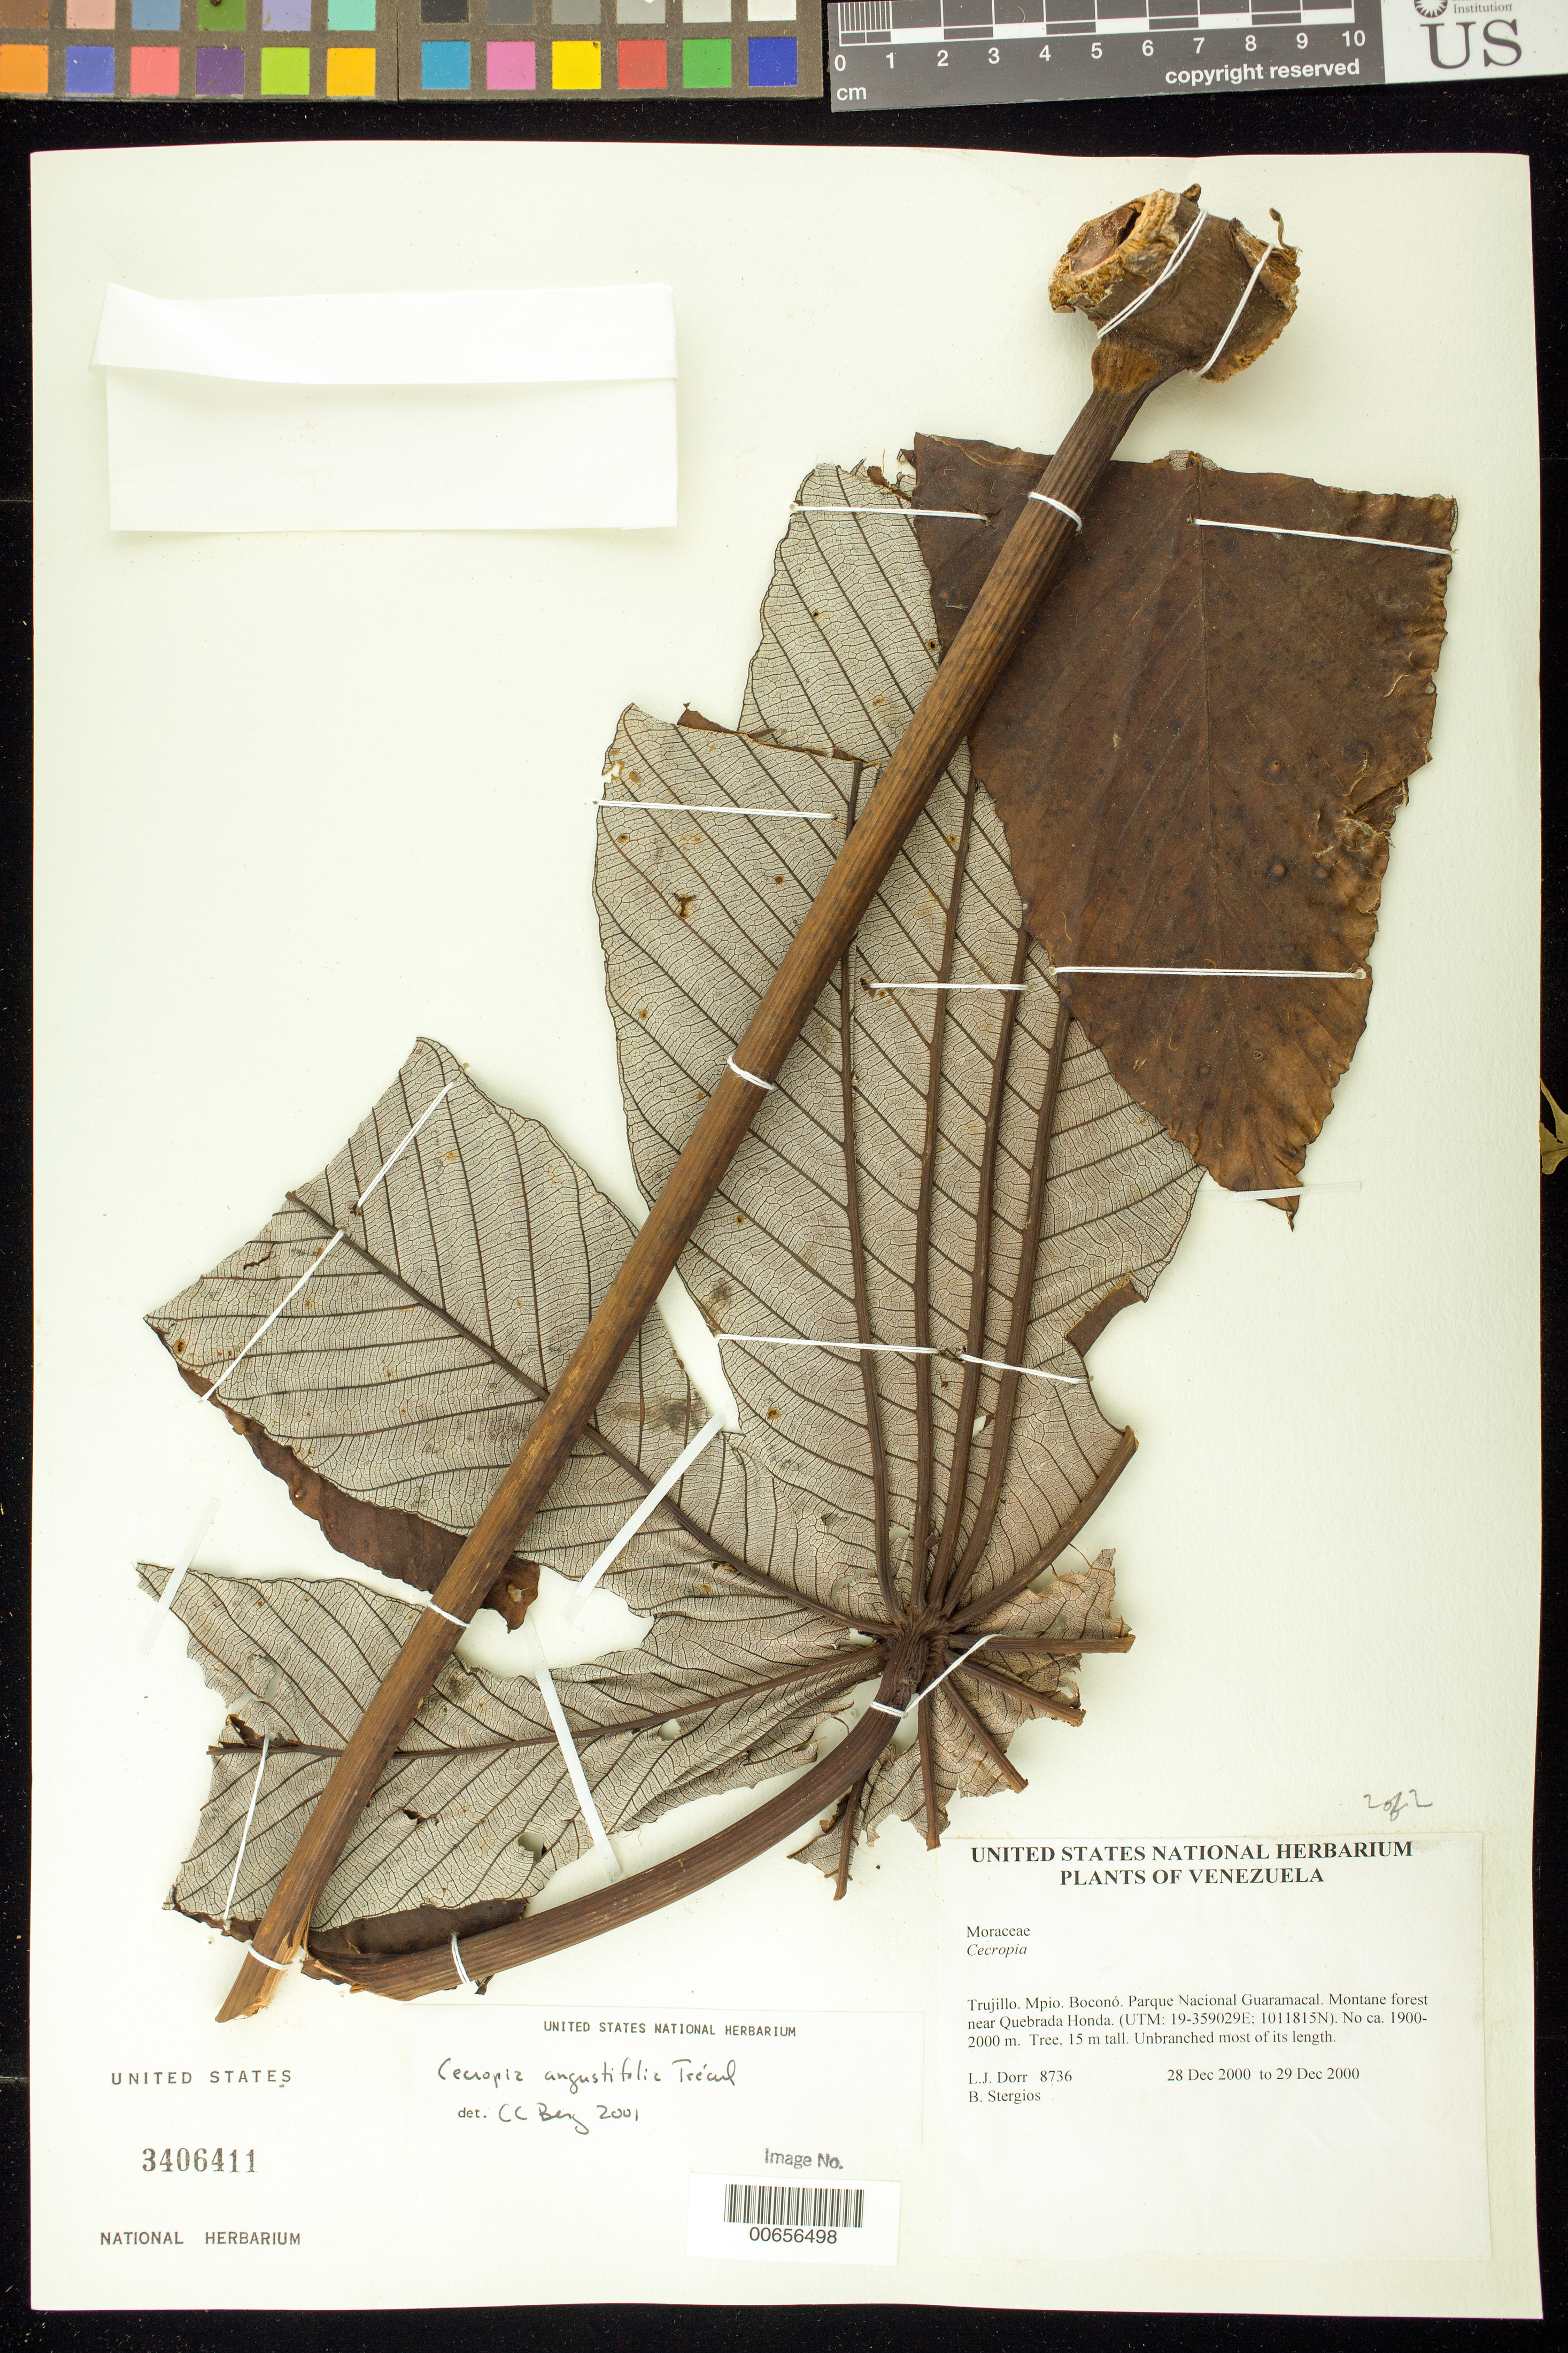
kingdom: Plantae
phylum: Tracheophyta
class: Magnoliopsida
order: Rosales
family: Urticaceae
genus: Cecropia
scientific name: Cecropia angustifolia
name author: Trécul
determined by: Berg, C. C.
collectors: L. J. Dorr & B. G. Stergios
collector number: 8736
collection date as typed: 28 Dec 2000 to 29 Dec 2000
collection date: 2000-12-28/2000-12-29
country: Venezuela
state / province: Trujillo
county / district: Boconó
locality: Parque Nacional Guaramacal near Quebrada Honda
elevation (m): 1900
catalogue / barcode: US 3406411